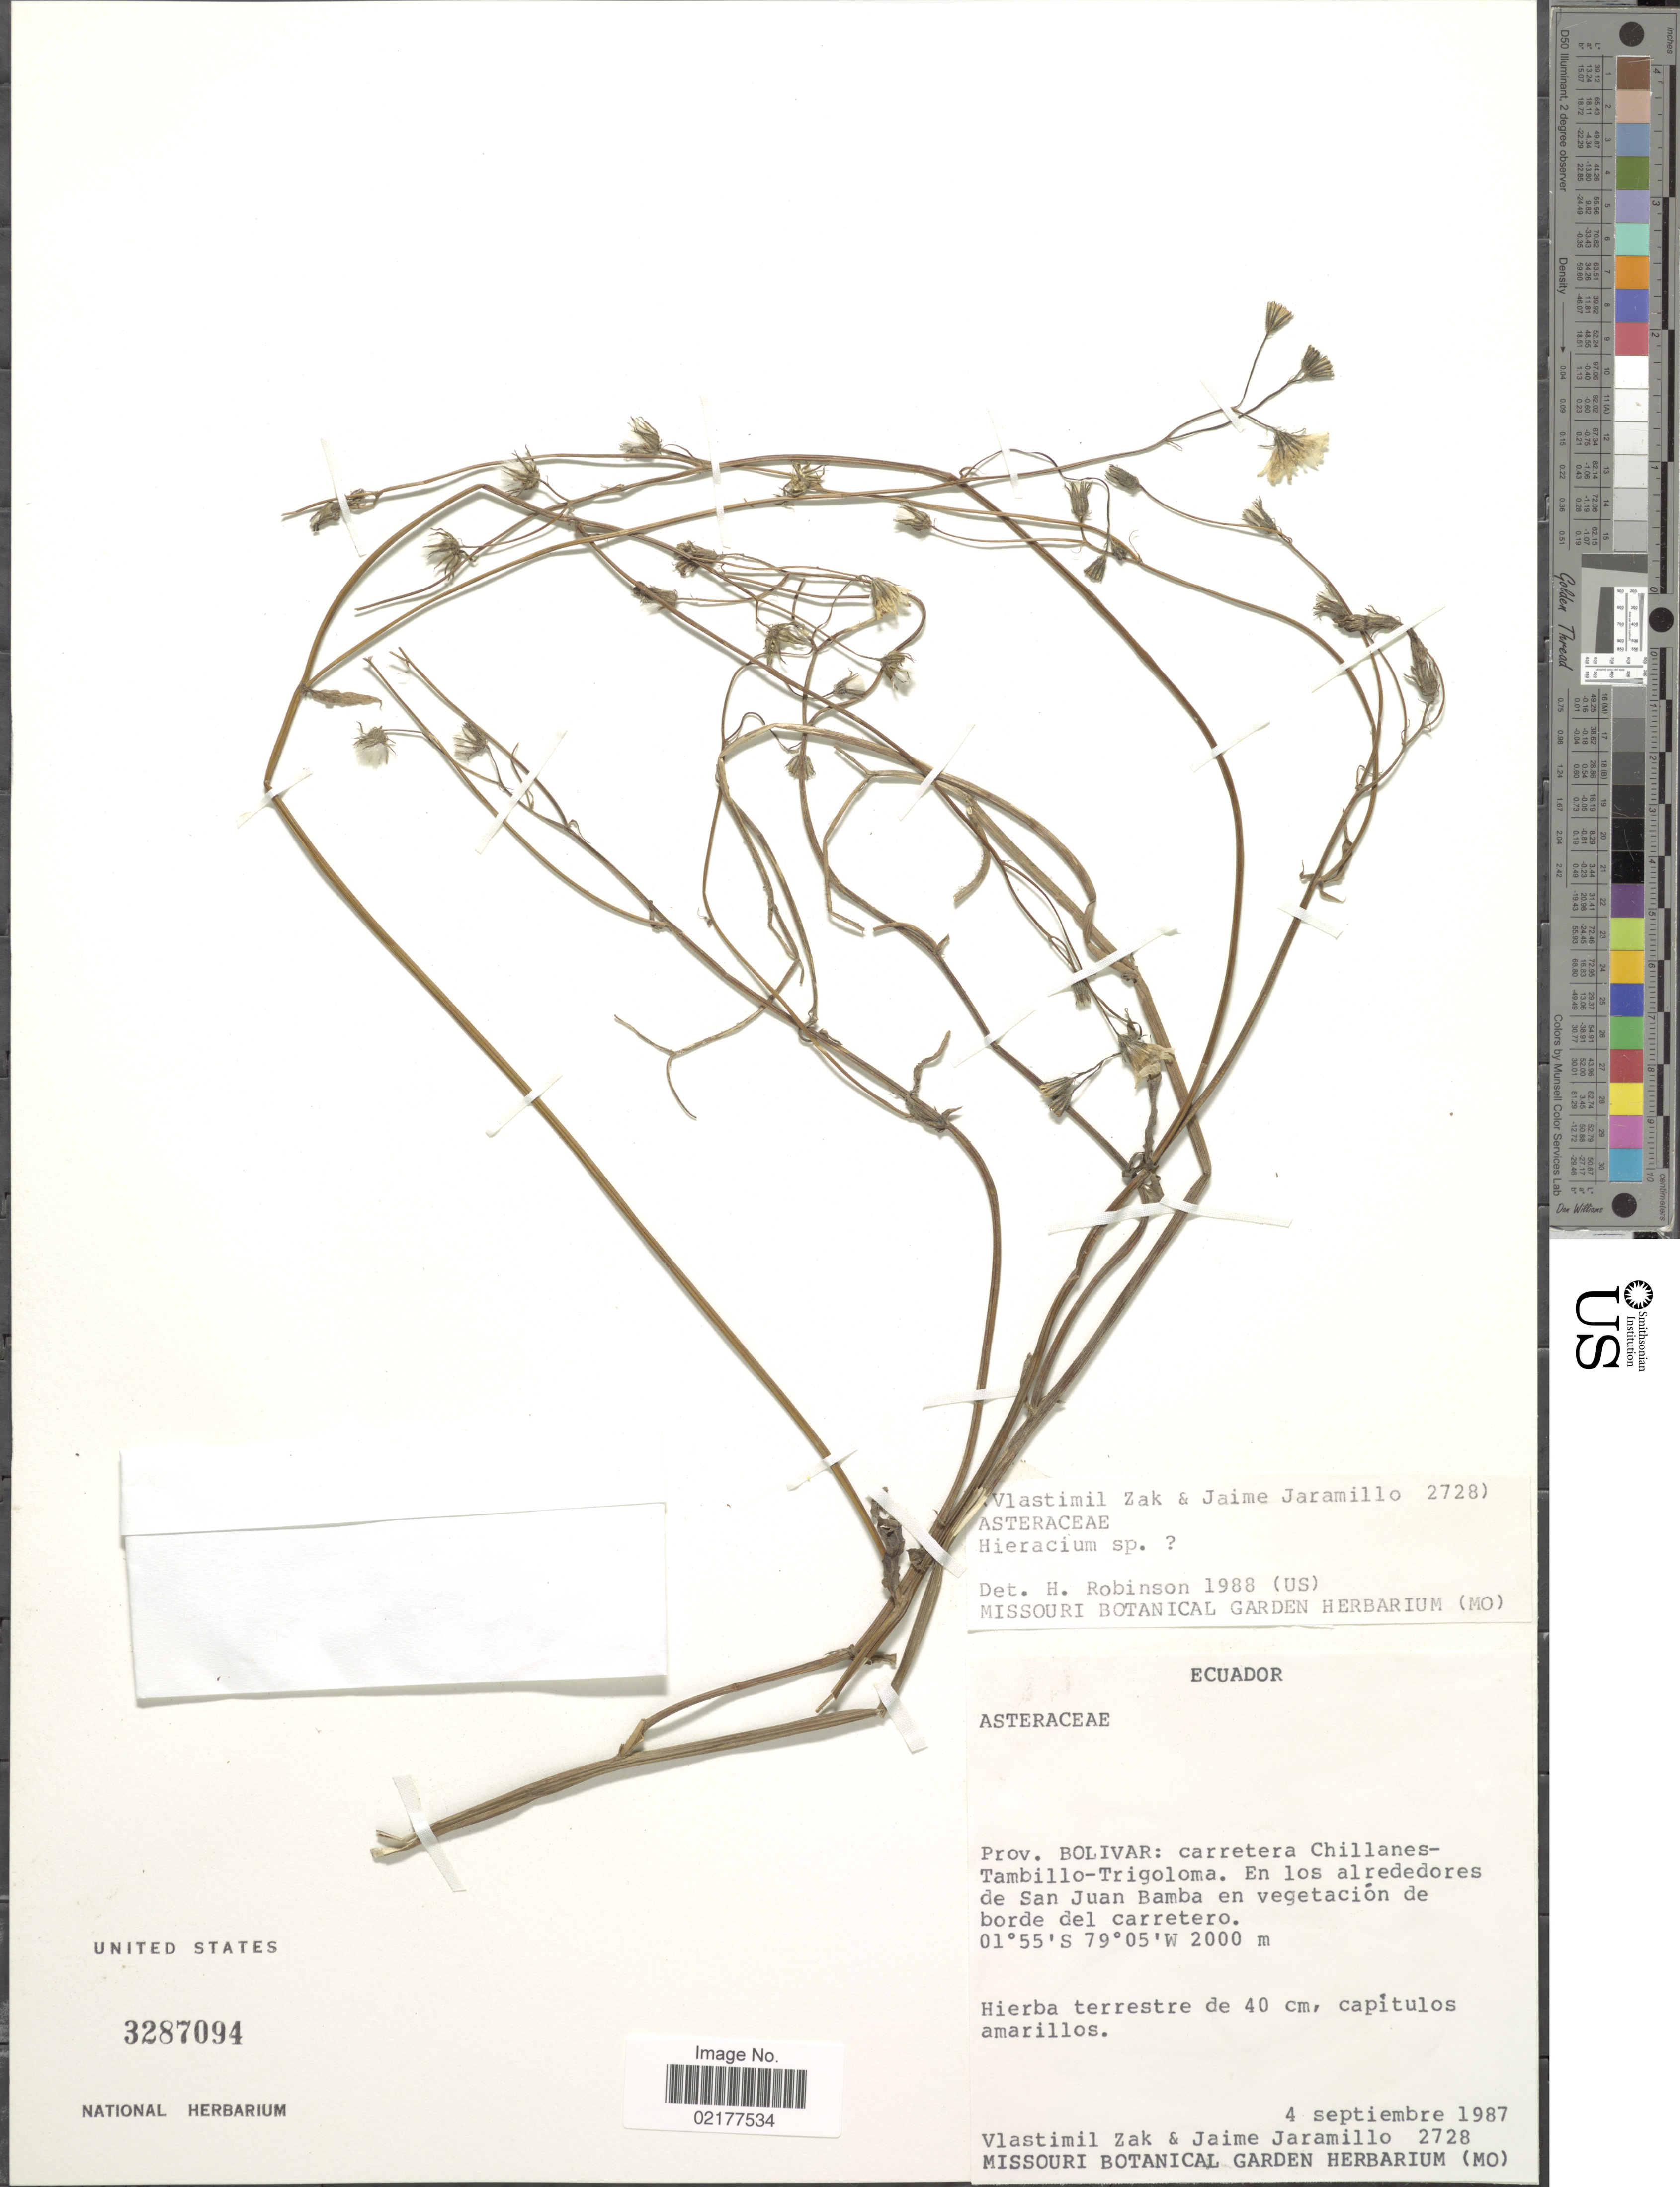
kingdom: Plantae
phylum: Tracheophyta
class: Magnoliopsida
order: Asterales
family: Asteraceae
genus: Crepis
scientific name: Crepis capillaris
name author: (L.) Wallr.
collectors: V. Zak & J. L. Jaramillo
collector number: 2728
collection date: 1987-09-04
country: Ecuador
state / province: Bolívar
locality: Carretera Chillanes-Tambillo-Trigoloma. En los alrededores de San Juan Bamba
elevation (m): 2000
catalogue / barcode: US 3287094